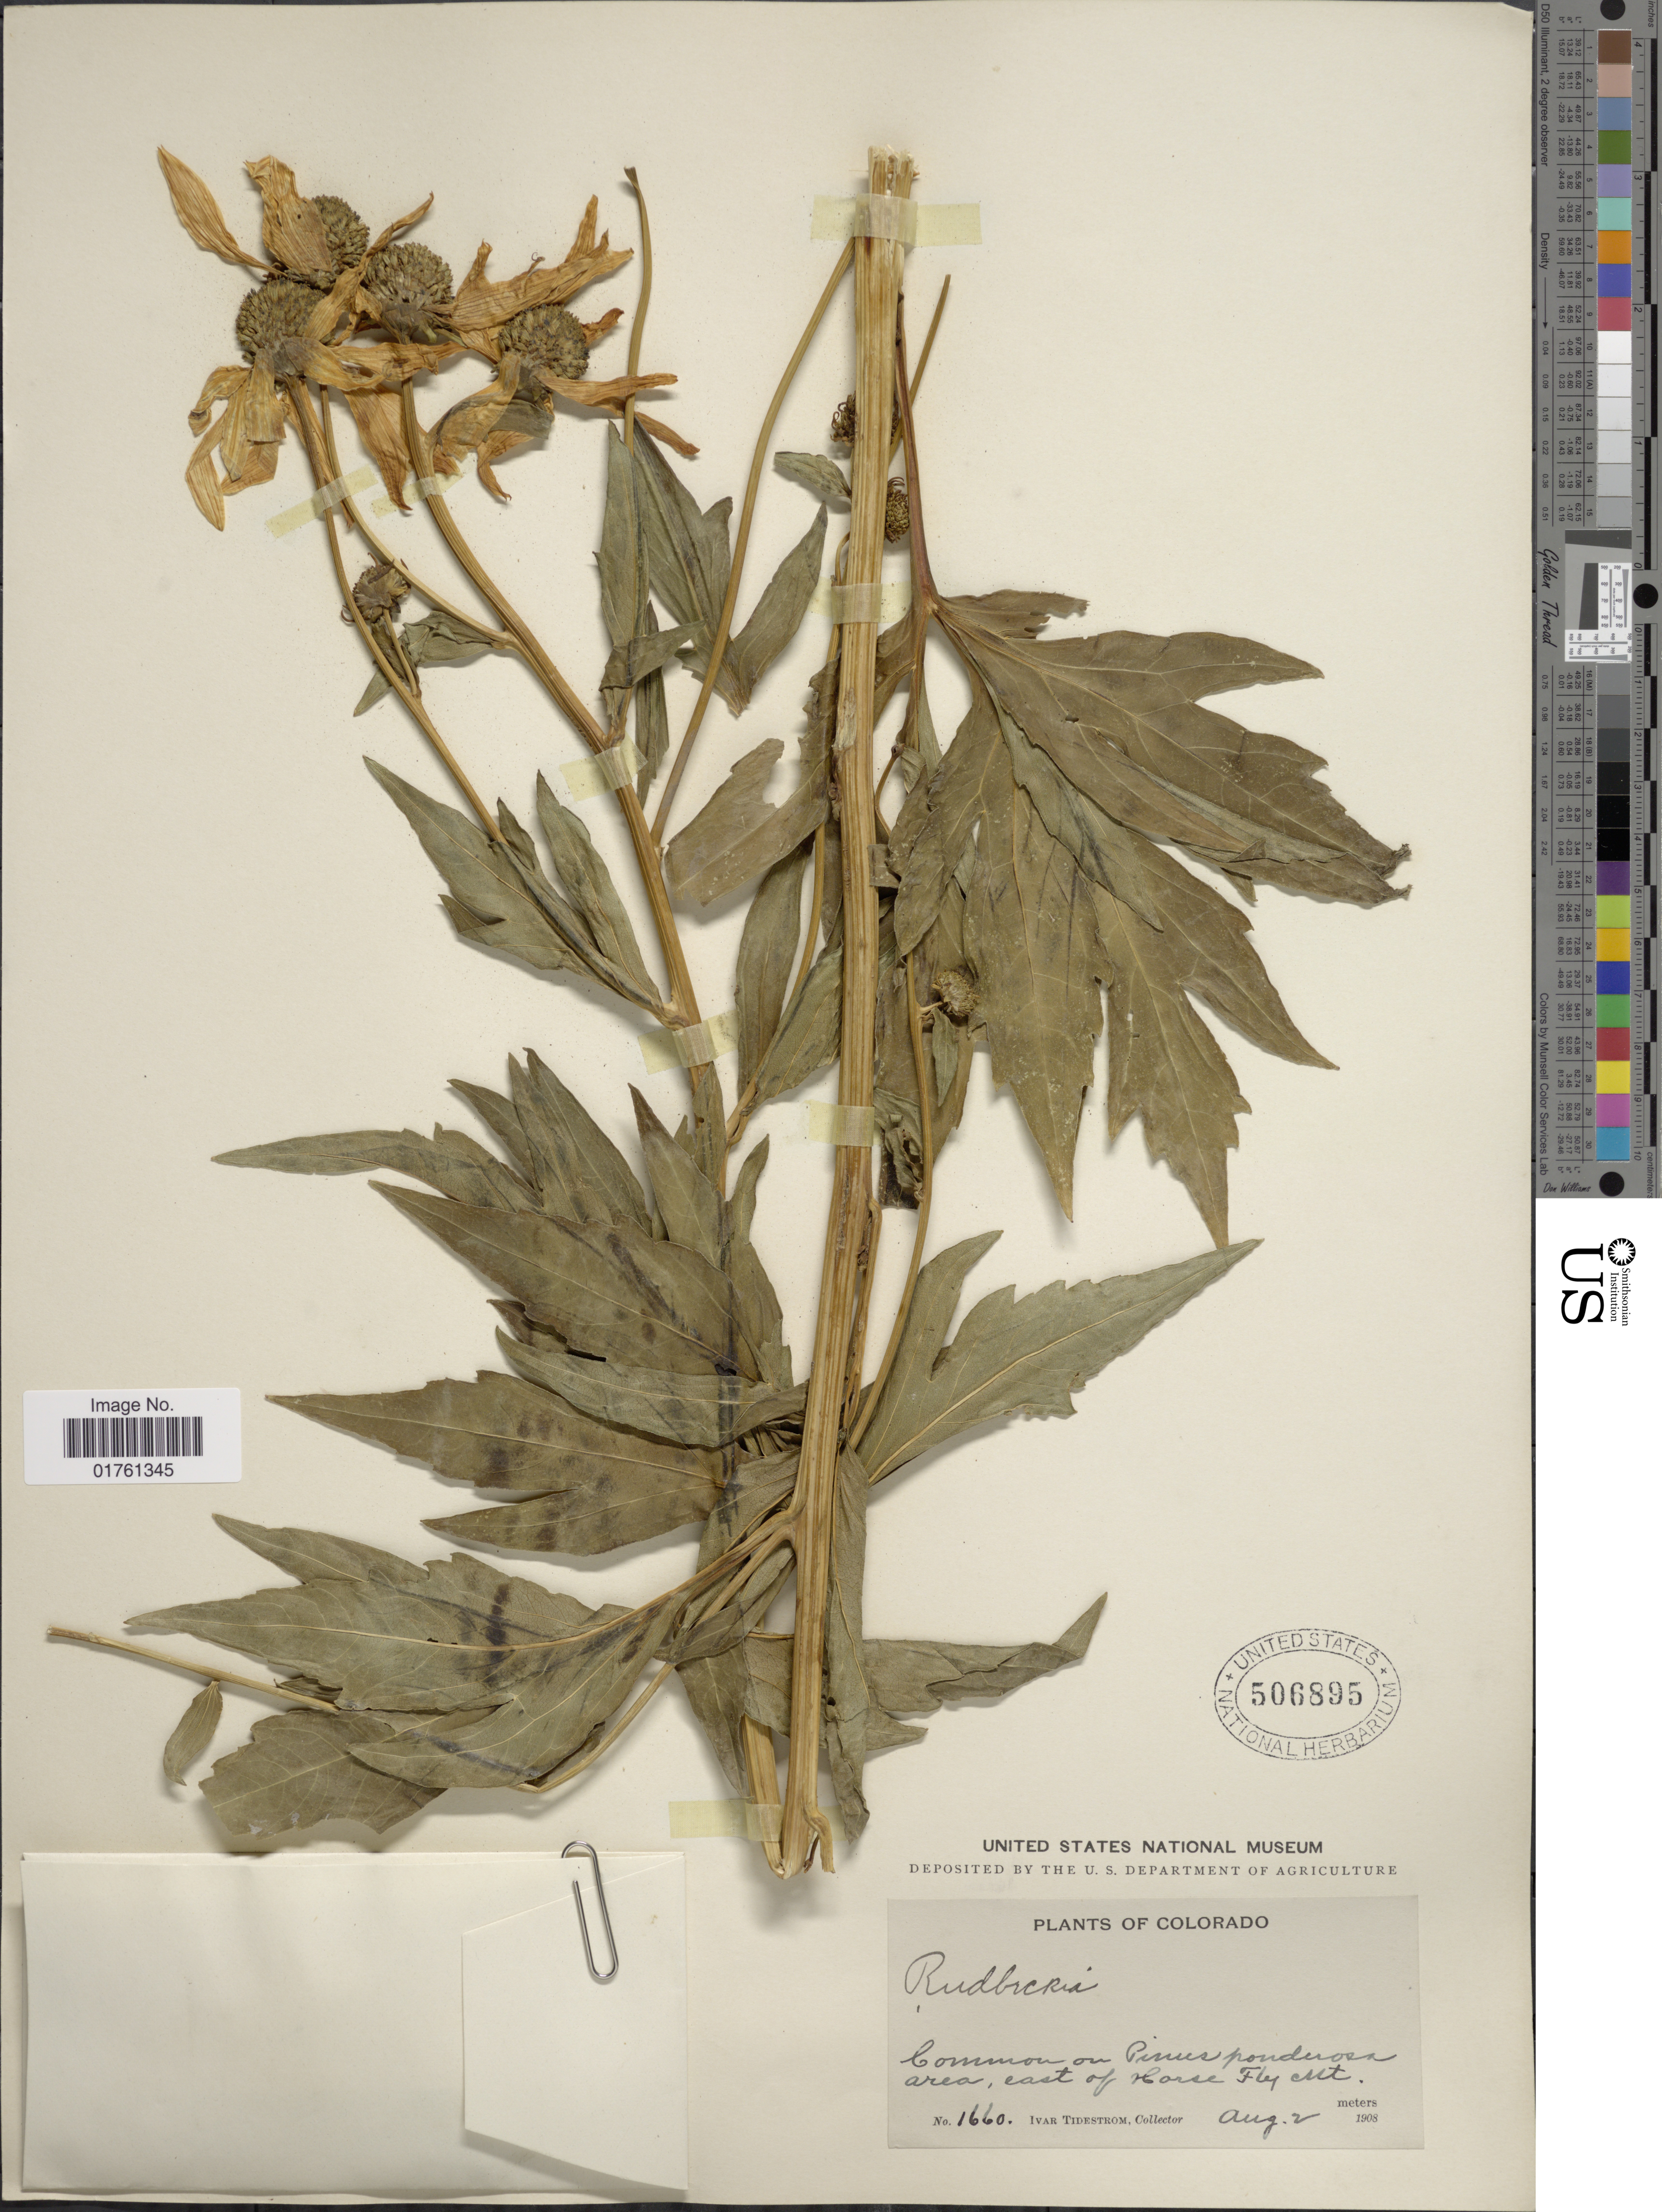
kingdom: Plantae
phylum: Tracheophyta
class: Magnoliopsida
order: Asterales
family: Asteraceae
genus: Rudbeckia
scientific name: Rudbeckia laciniata var. ampla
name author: (A. Nelson) Cronq.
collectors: I. F. Tidestrom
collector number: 1660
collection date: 1908-08-02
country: United States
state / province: Colorado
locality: Common on Pinus pondirosa area, east of Horse Fly Mt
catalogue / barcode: US 506895